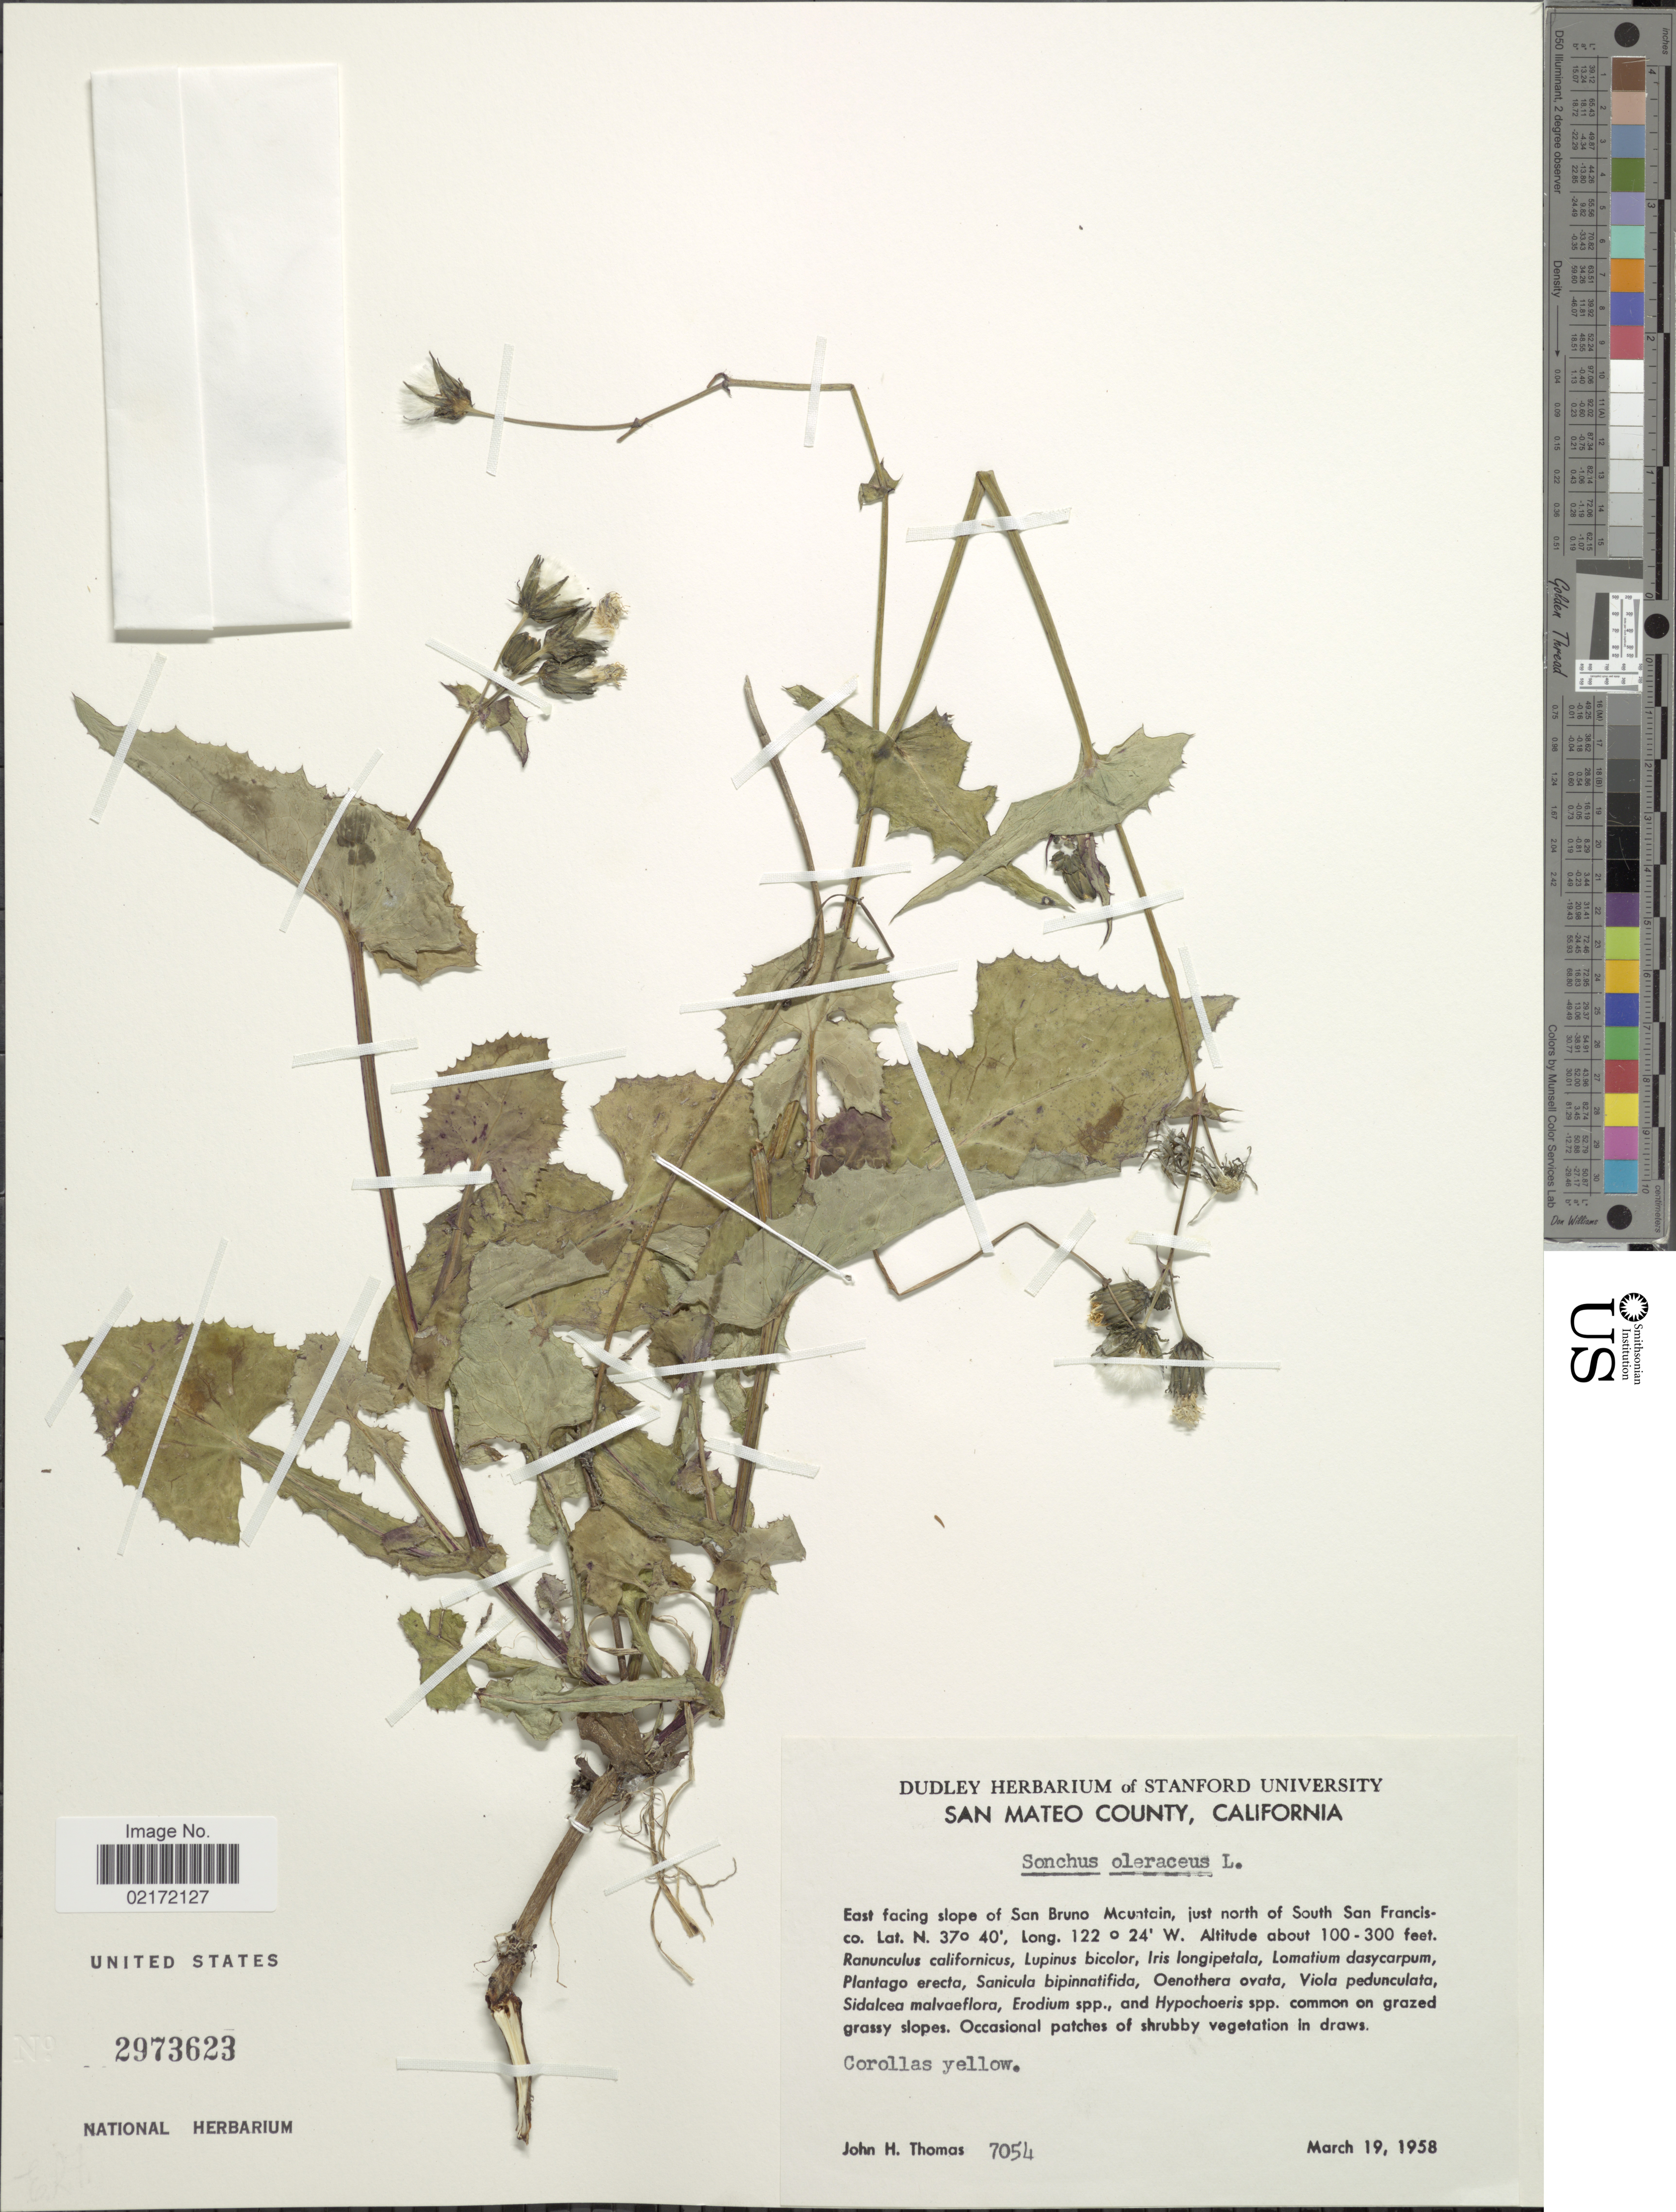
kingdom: Plantae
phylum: Tracheophyta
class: Magnoliopsida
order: Asterales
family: Asteraceae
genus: Sonchus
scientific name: Sonchus oleraceus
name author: L.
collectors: J. H. Thomas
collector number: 7054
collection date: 1958-03-19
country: United States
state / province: California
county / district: San Mateo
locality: San Mateo County, California. East facing slope of San Bruno Mountain, just north of South San Francisco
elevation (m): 30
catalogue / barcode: US 2973623